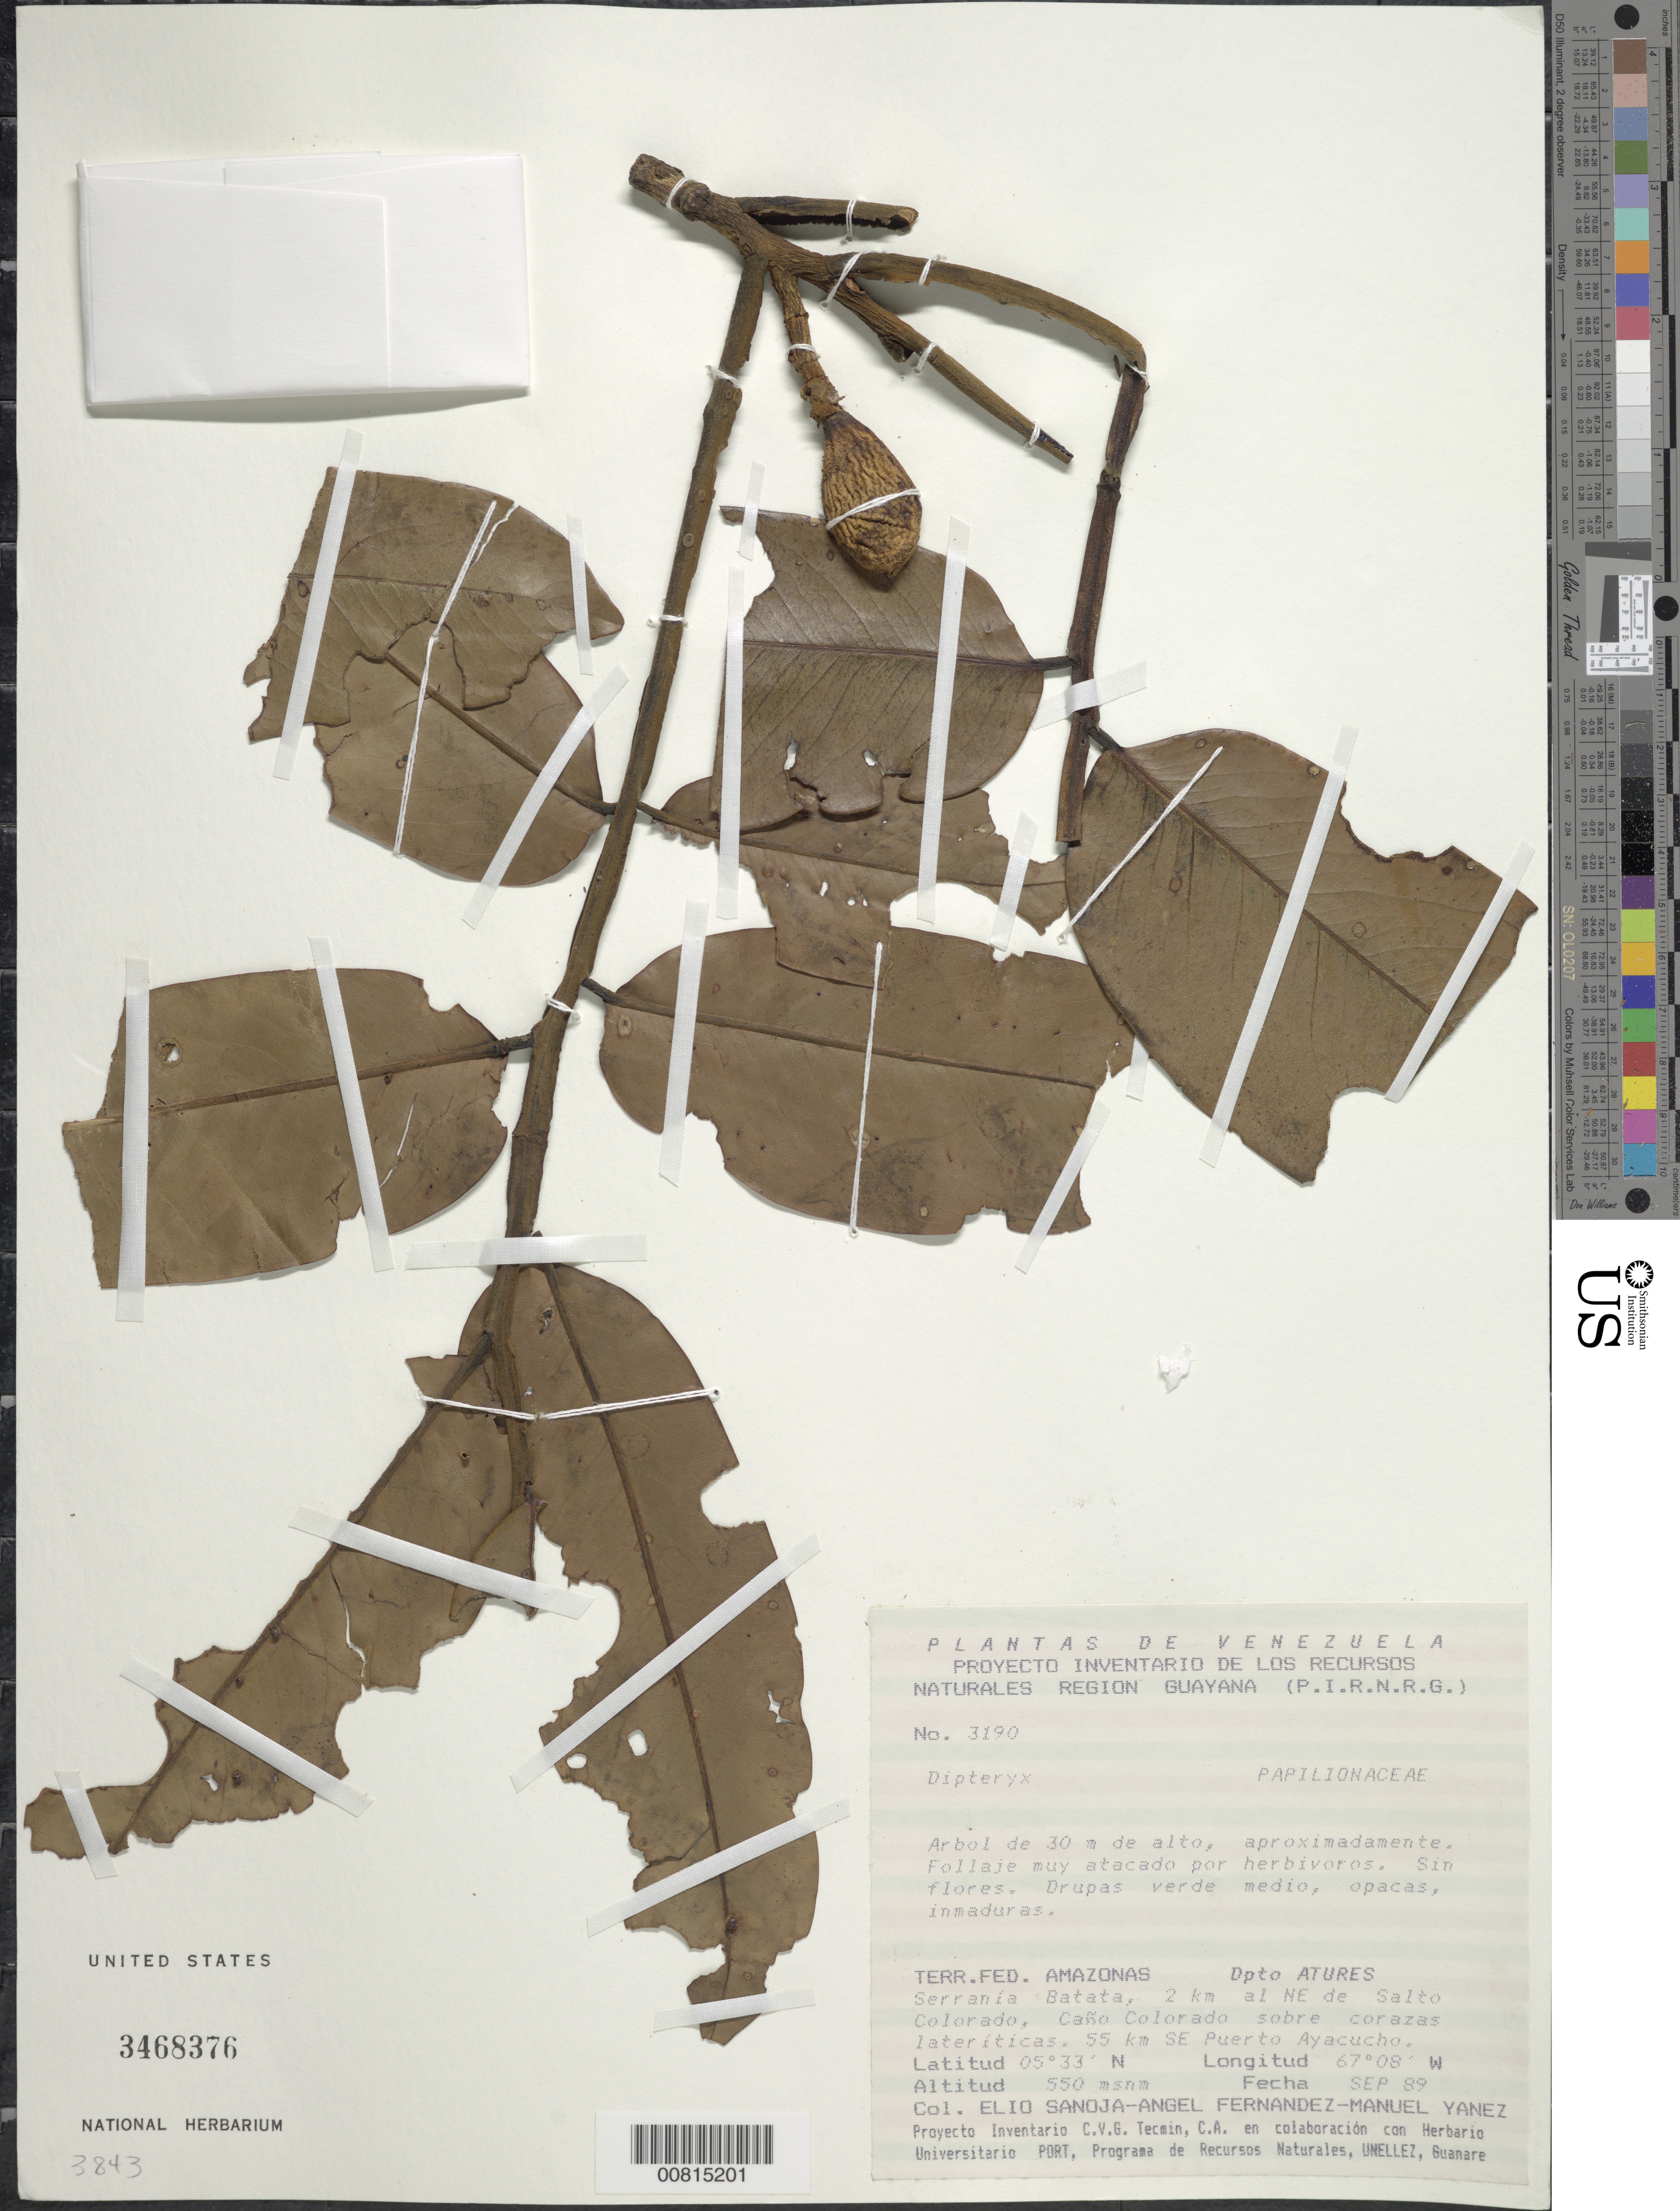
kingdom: Plantae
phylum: Tracheophyta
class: Magnoliopsida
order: Fabales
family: Fabaceae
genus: Dipteryx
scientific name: Dipteryx odorata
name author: (Aubl.) Willd.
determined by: Mansano, V. F.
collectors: E. Sanoja, A. Fernandez & M. Yanez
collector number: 3190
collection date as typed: Sep-89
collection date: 1989-09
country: Venezuela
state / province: Amazonas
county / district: Atures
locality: Serrania Batata, 2 km NE de Salto Colorado, Caño Colorado, 55 km SE Puerto Ayacucho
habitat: Sobre corazas lateríticas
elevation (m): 550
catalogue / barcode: US 3468376